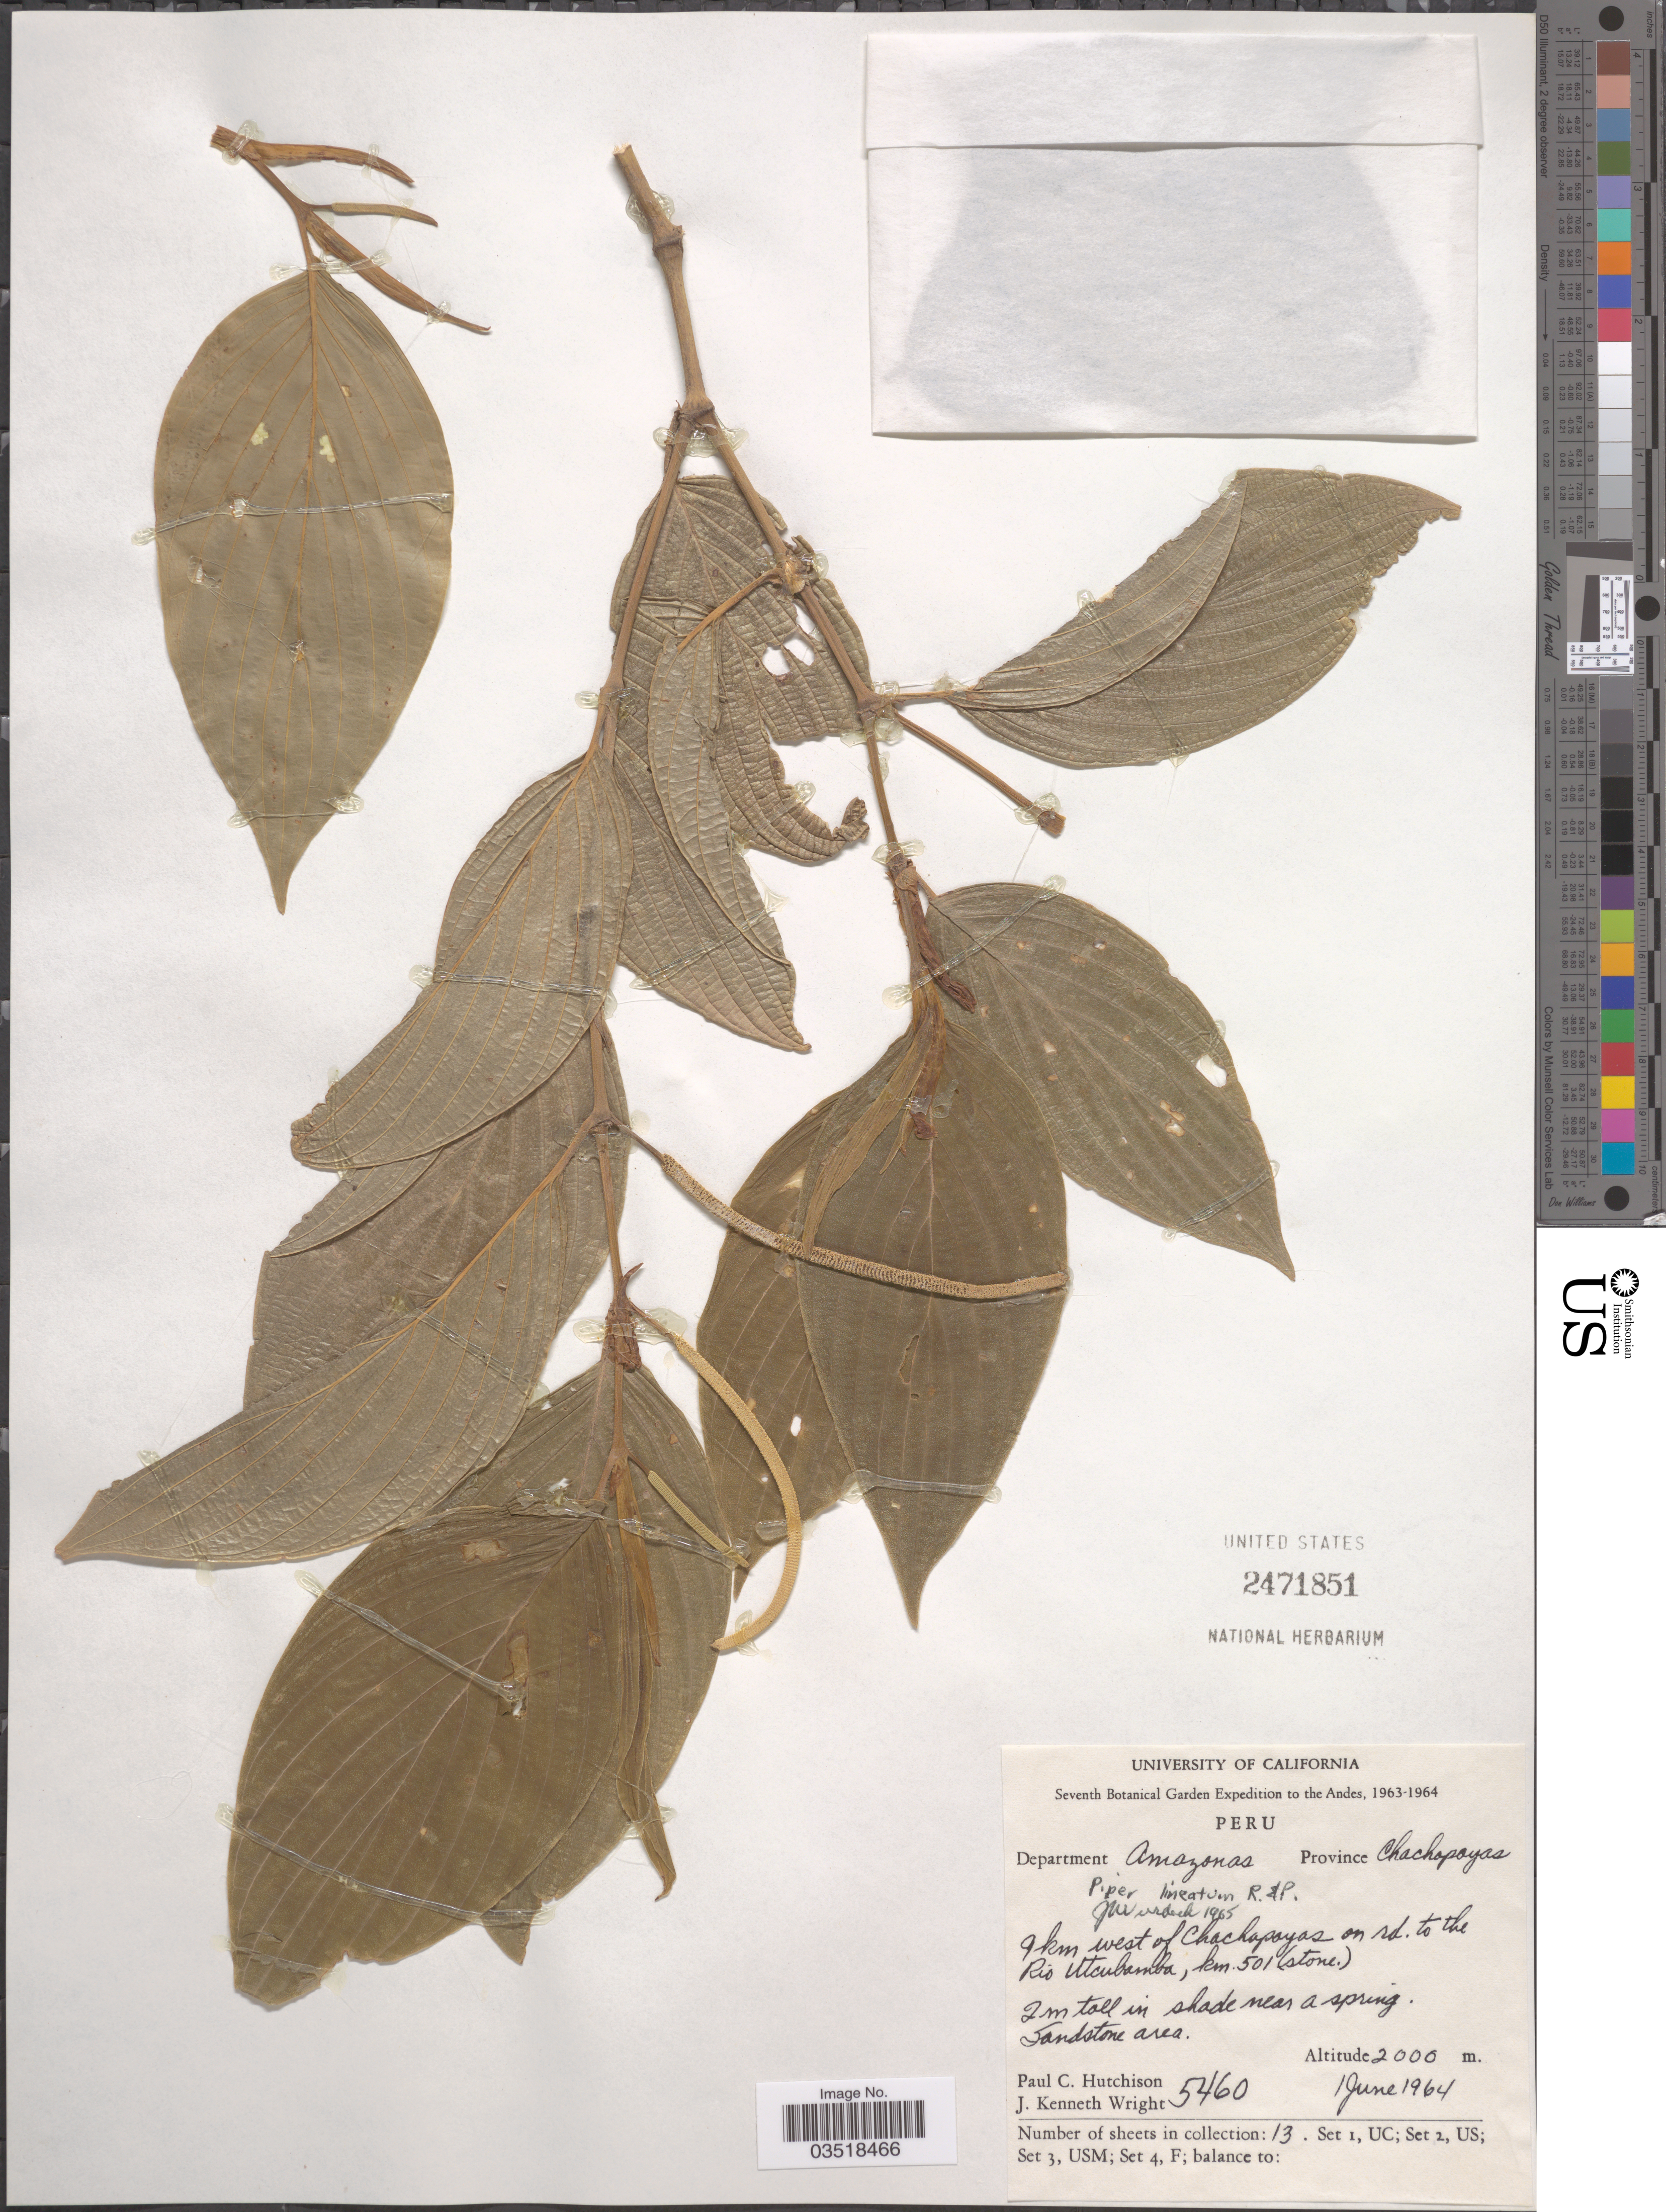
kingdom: Plantae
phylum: Tracheophyta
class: Magnoliopsida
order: Piperales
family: Piperaceae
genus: Piper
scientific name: Piper lineatum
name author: Ruiz & Pav.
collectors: P. C. Hutchison & J. K. Wright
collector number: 5460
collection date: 1964-06-01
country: Peru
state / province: Amazonas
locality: The Andes. Department Amazonas, Province Chachapoyas. 9 km west of Chachapoyas on rd. to the Rio Utcubamba, km. 501 (stone).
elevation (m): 2000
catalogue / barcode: US 2471851